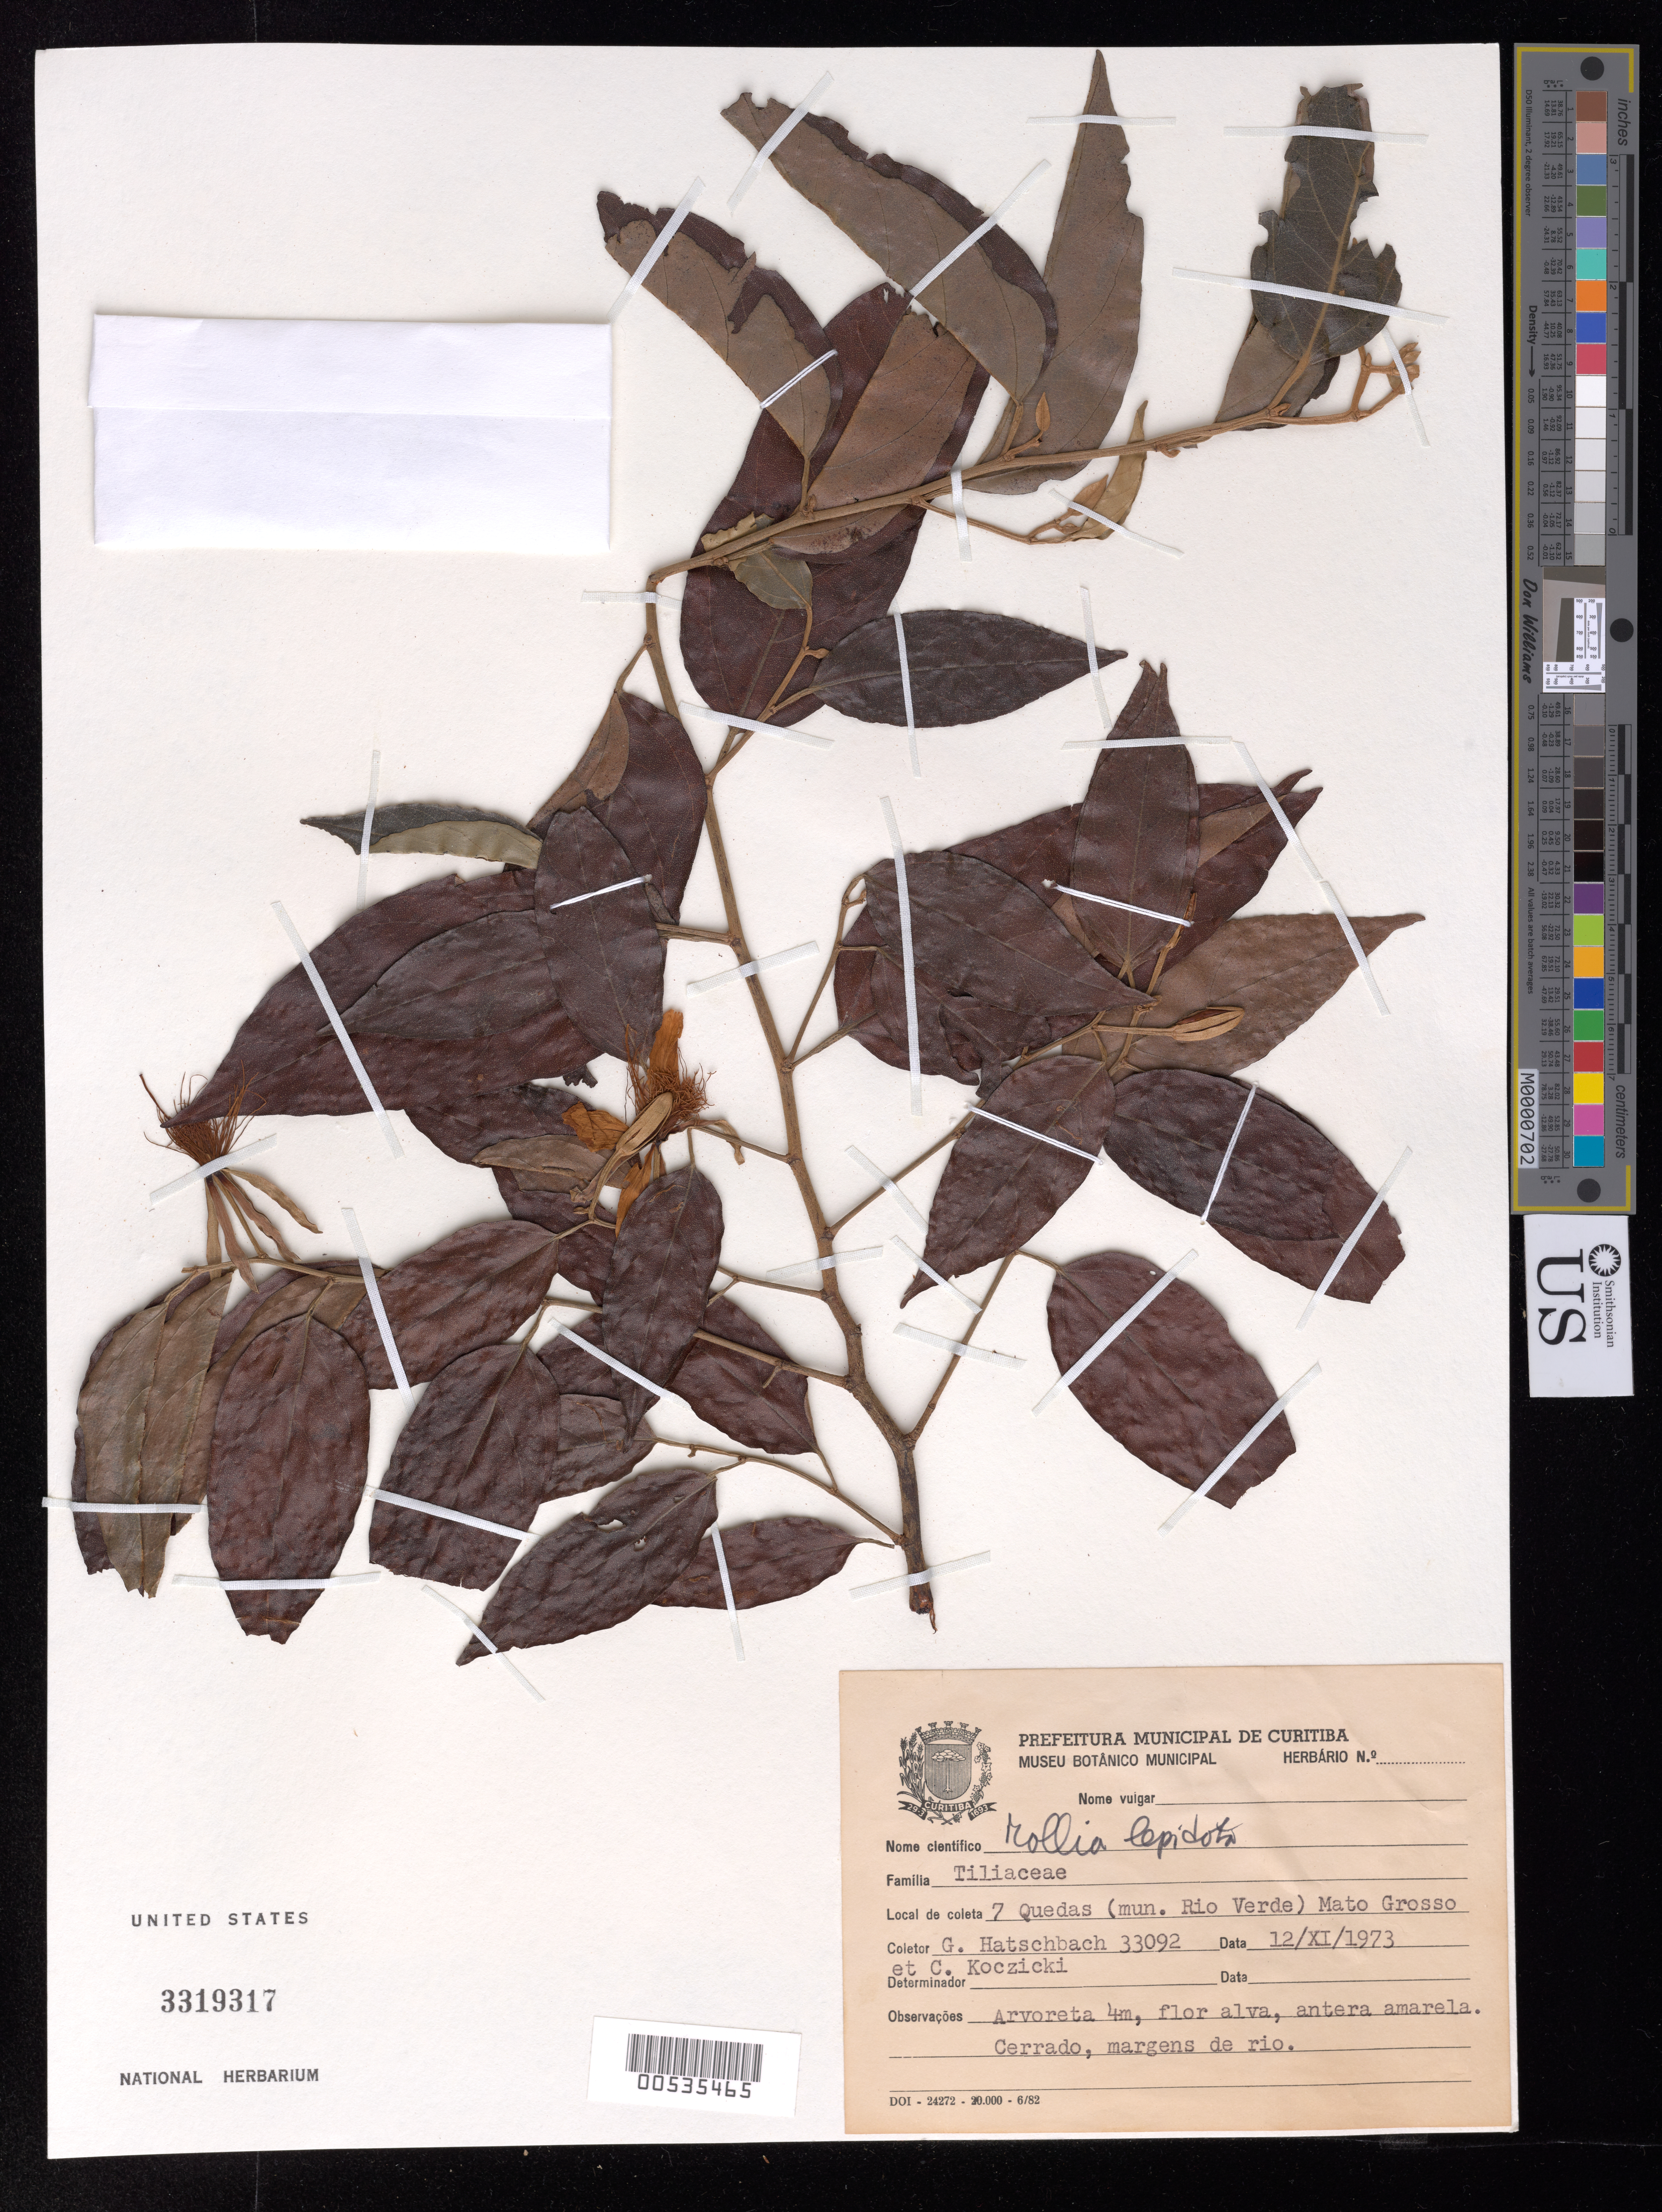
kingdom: Plantae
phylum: Tracheophyta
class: Magnoliopsida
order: Malvales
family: Malvaceae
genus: Mollia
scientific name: Mollia lepidota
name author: Spruce ex Benth.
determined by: Meijer, W.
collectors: G. Hatschbach & C. Koczicki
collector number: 33092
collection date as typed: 12 Nov 1973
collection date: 1973-11-12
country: Brazil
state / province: Mato Grosso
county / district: Rio Verde ?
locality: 7 Quedas. [Rio Verde Mun. = Rio Verde de Mato Grosso or Rio Verde do Sul?]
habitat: Cerrado, margins de rio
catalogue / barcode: US 3319317